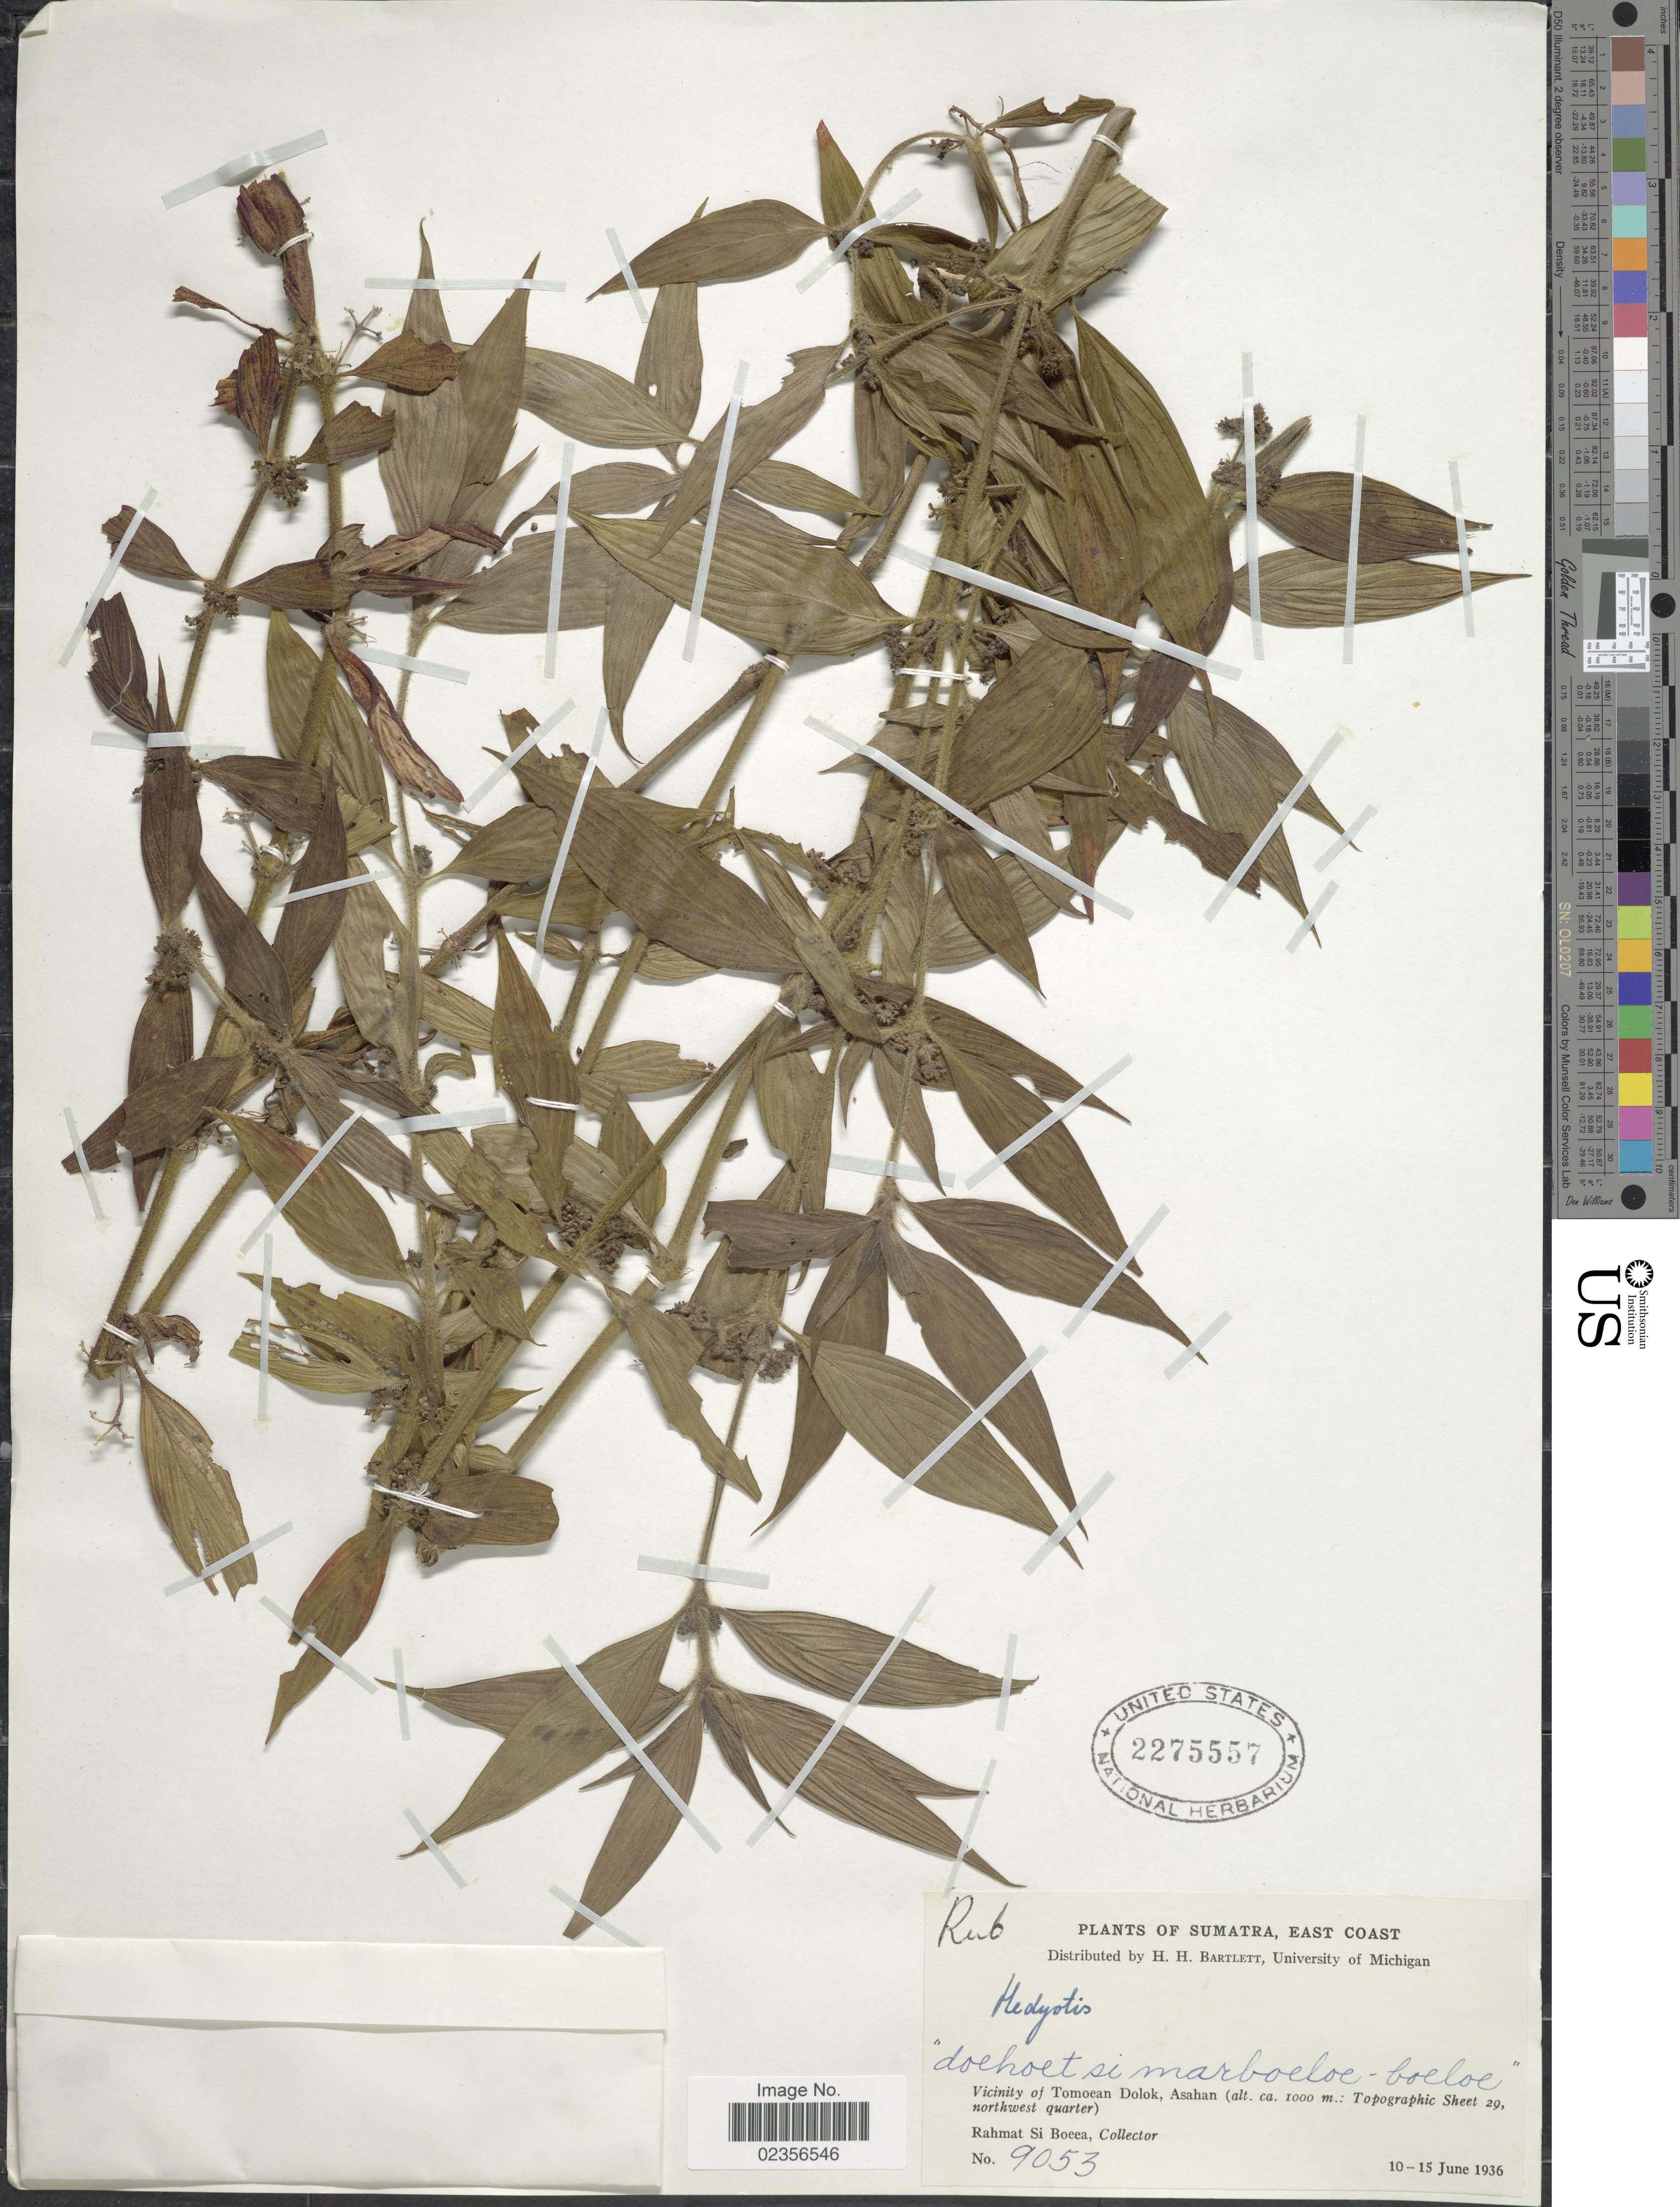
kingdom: Plantae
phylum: Tracheophyta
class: Magnoliopsida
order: Gentianales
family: Rubiaceae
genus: Hedyotis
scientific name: Hedyotis sp.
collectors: Rahmat Si Boeea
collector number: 9053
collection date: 1936-06-10/1936-06-15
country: Indonesia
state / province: Sumatra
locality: East Coast. Vicinity of Tomoean Dolok, Asahan (Topographic Sheet 29, northwest quarter). "doehoet si marboeloe-boeloe"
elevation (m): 1000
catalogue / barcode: US 2275557